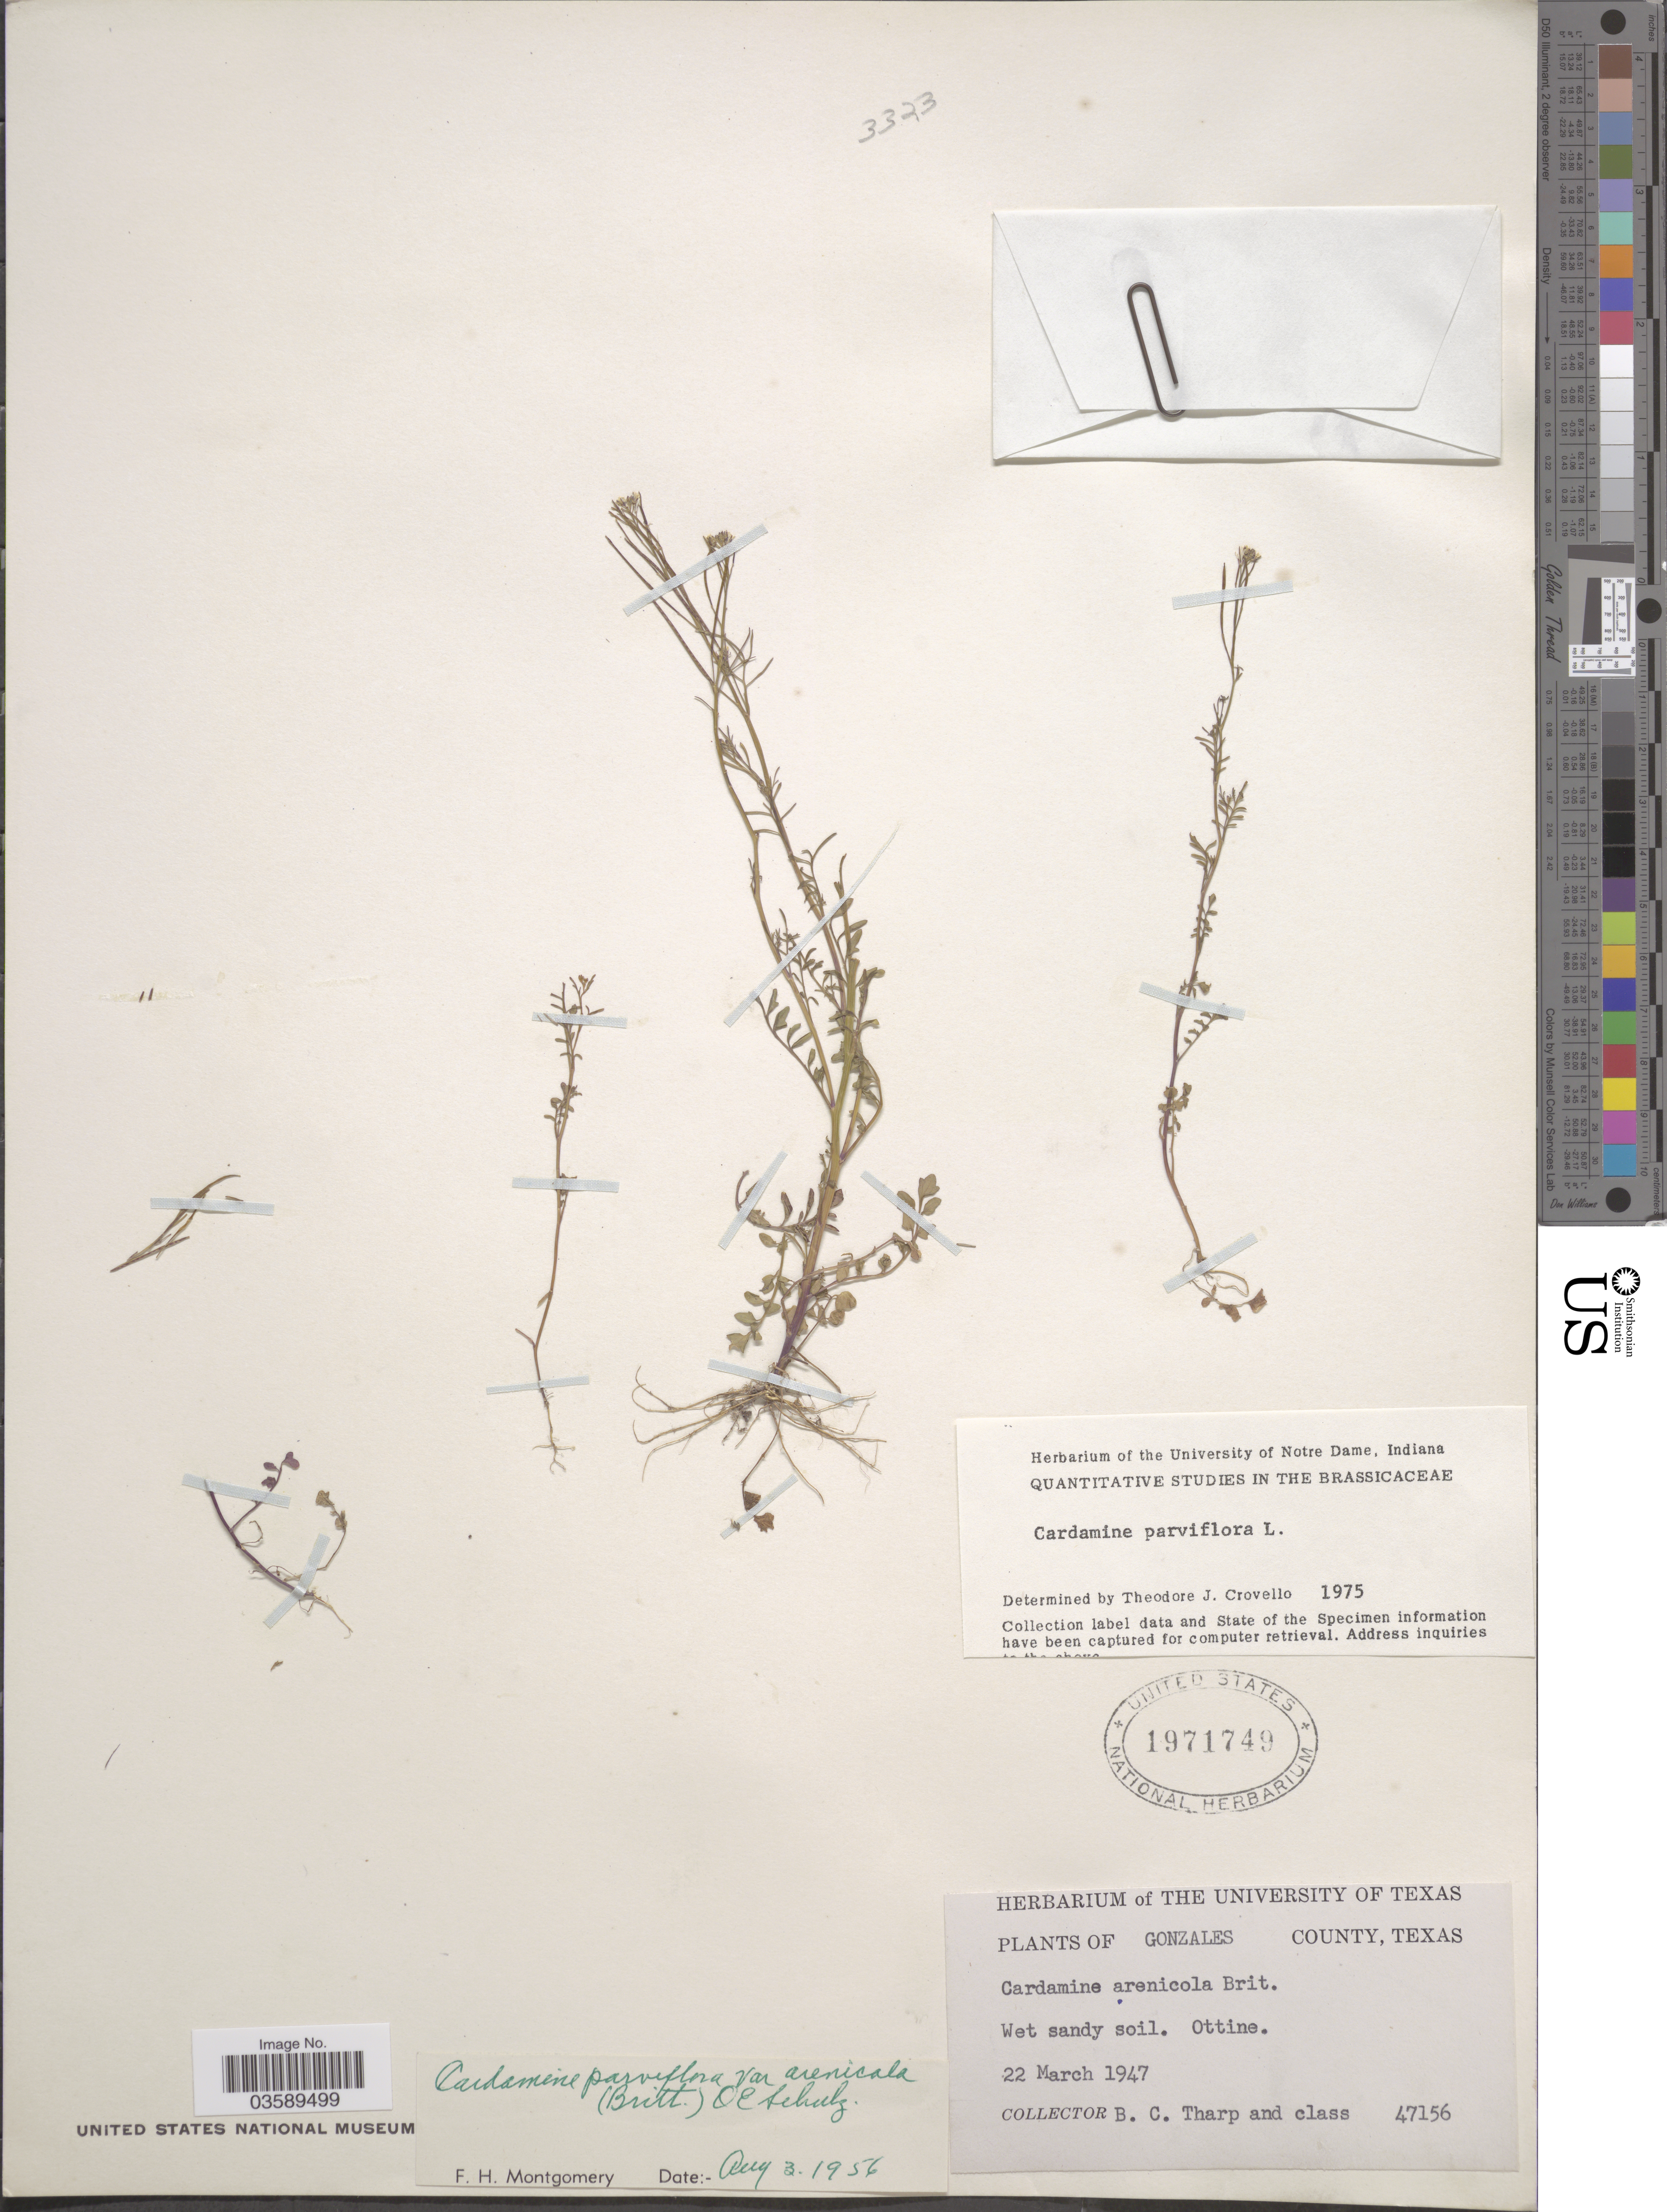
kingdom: Plantae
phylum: Tracheophyta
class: Magnoliopsida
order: Brassicales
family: Brassicaceae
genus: Cardamine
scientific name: Cardamine parviflora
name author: L.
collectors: B. C. Tharp & Class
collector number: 47156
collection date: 1947-03-22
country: United States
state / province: Texas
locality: Gonzales County. Ottine.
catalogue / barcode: US 1971749